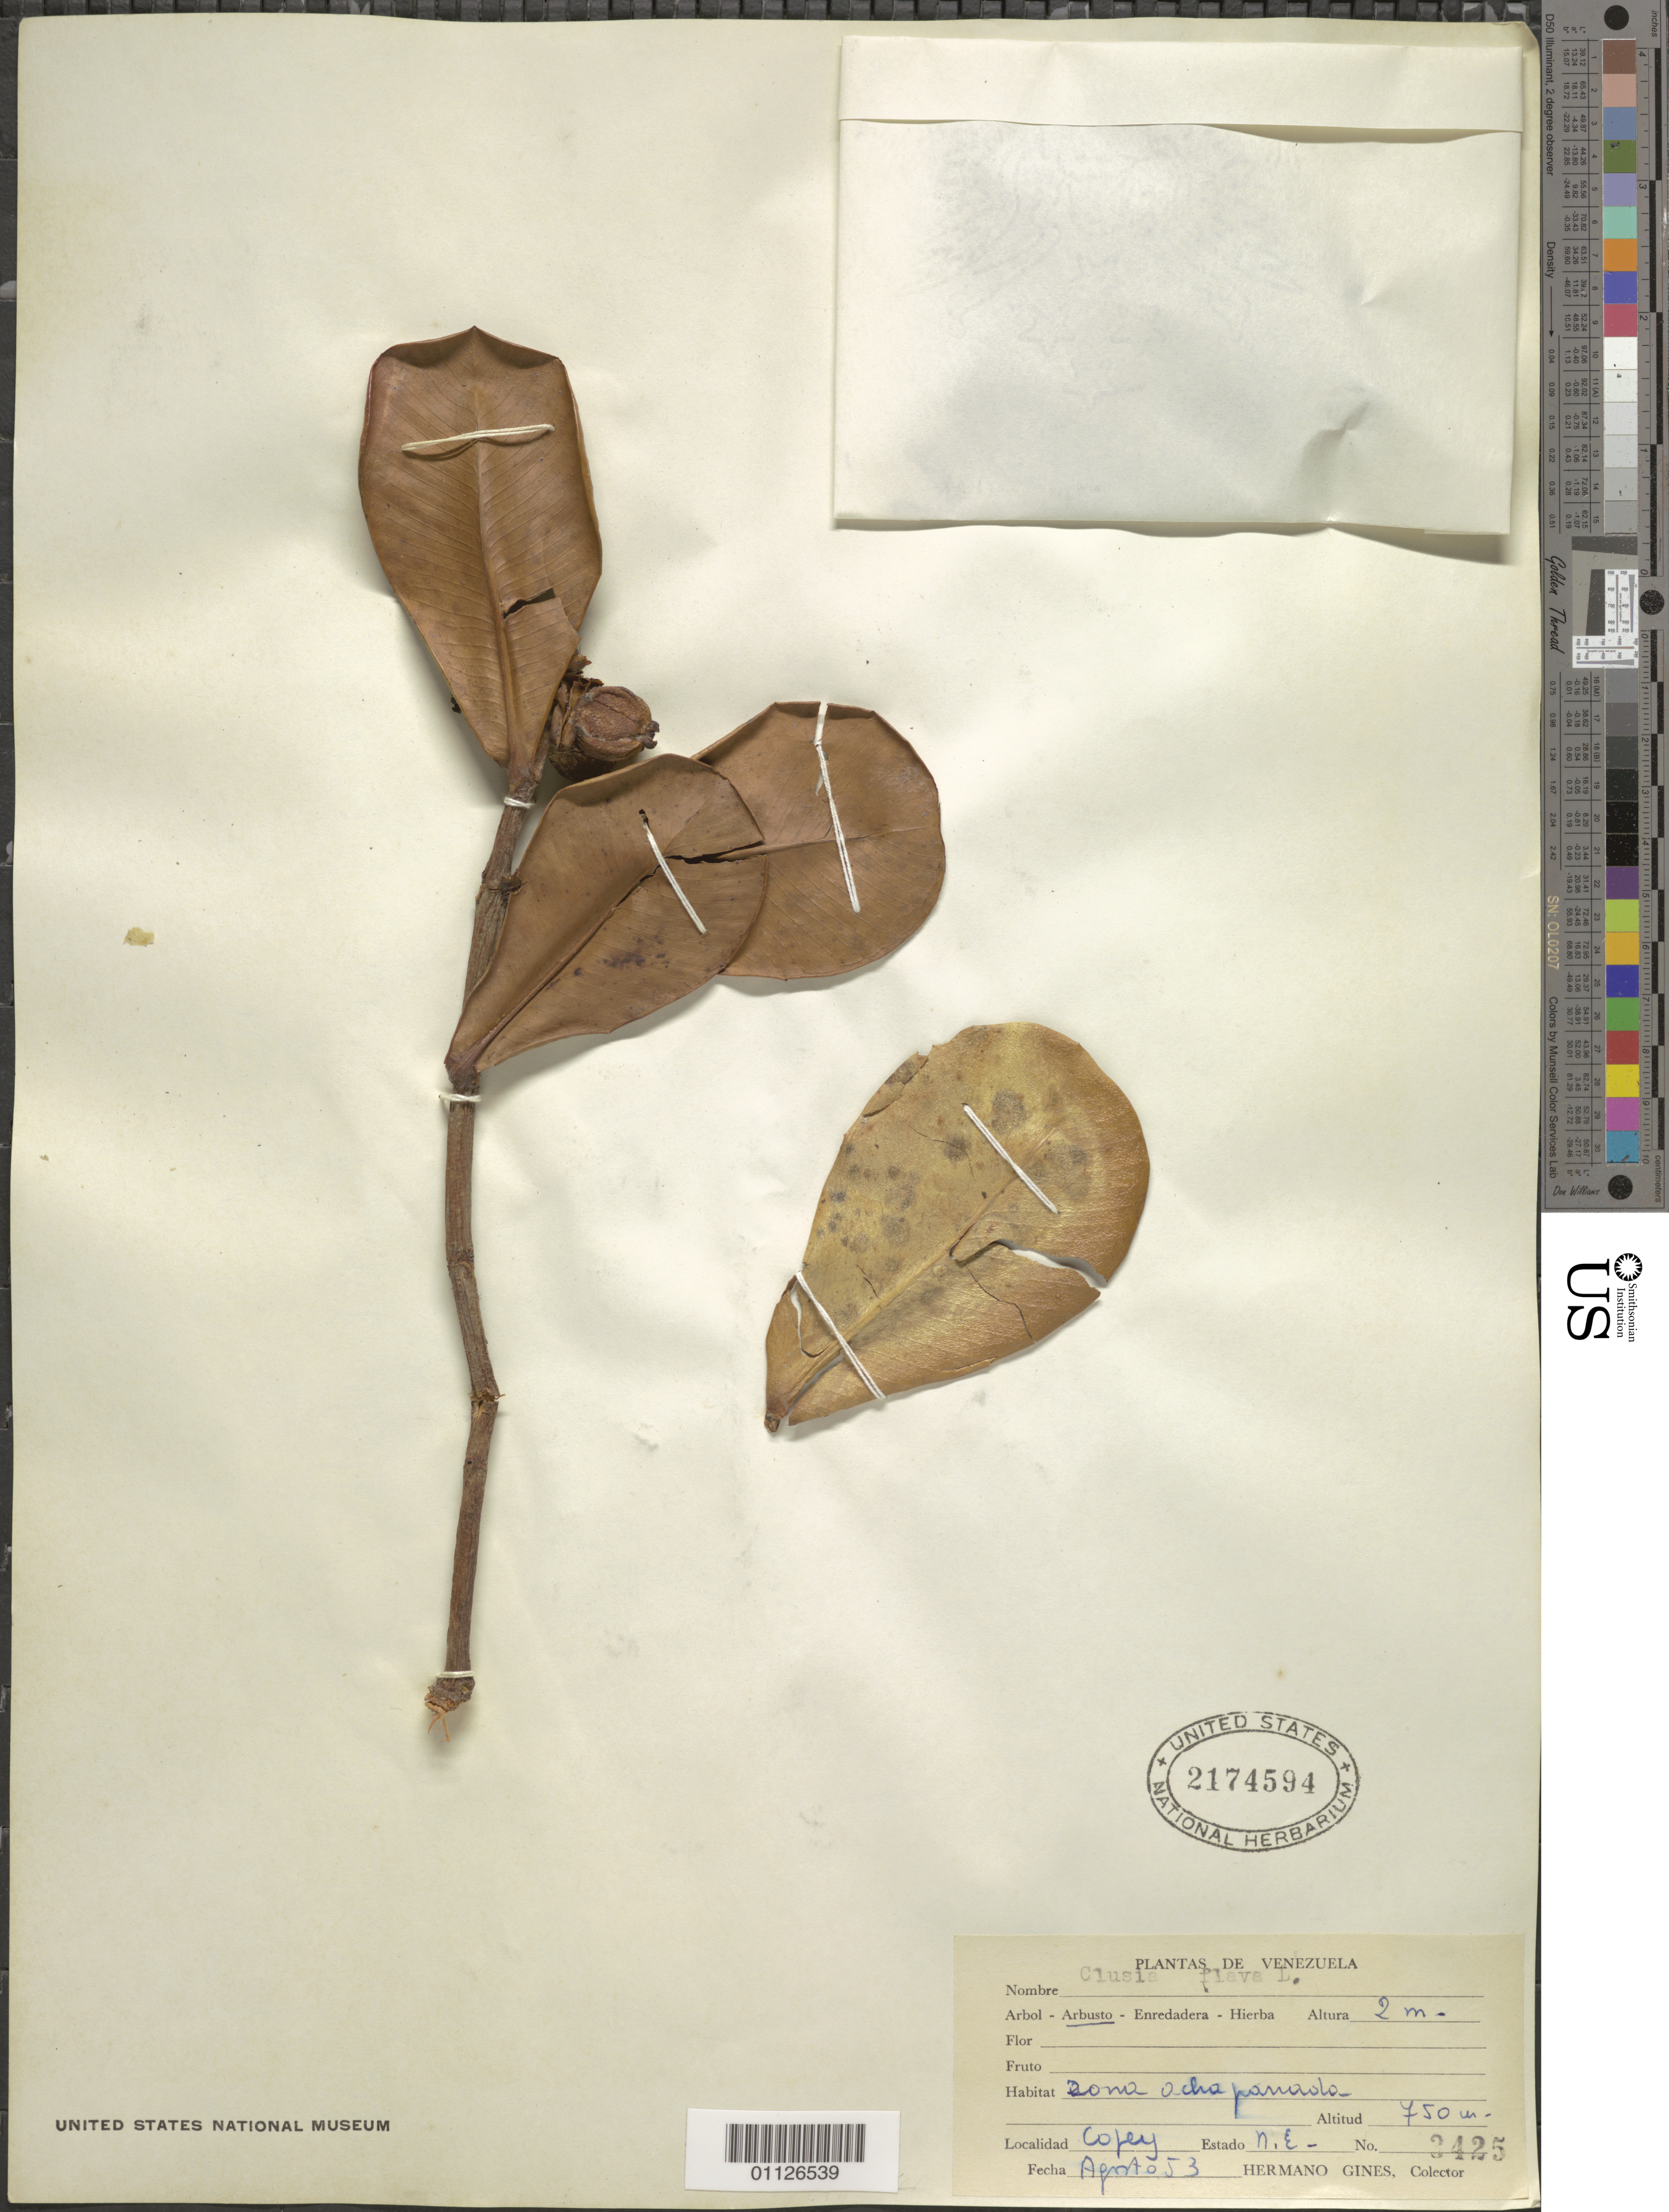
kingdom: Plantae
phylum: Tracheophyta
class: Magnoliopsida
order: Malpighiales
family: Clusiaceae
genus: Clusia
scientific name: Clusia flava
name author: Jacq.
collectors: Bro. Gines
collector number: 3425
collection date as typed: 01 Aug 1953 to 31 Aug 1953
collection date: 1953-08-01/1953-08-31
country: Venezuela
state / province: Nueva Esparta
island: Margarita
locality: Copey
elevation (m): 750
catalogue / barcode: US 2174594